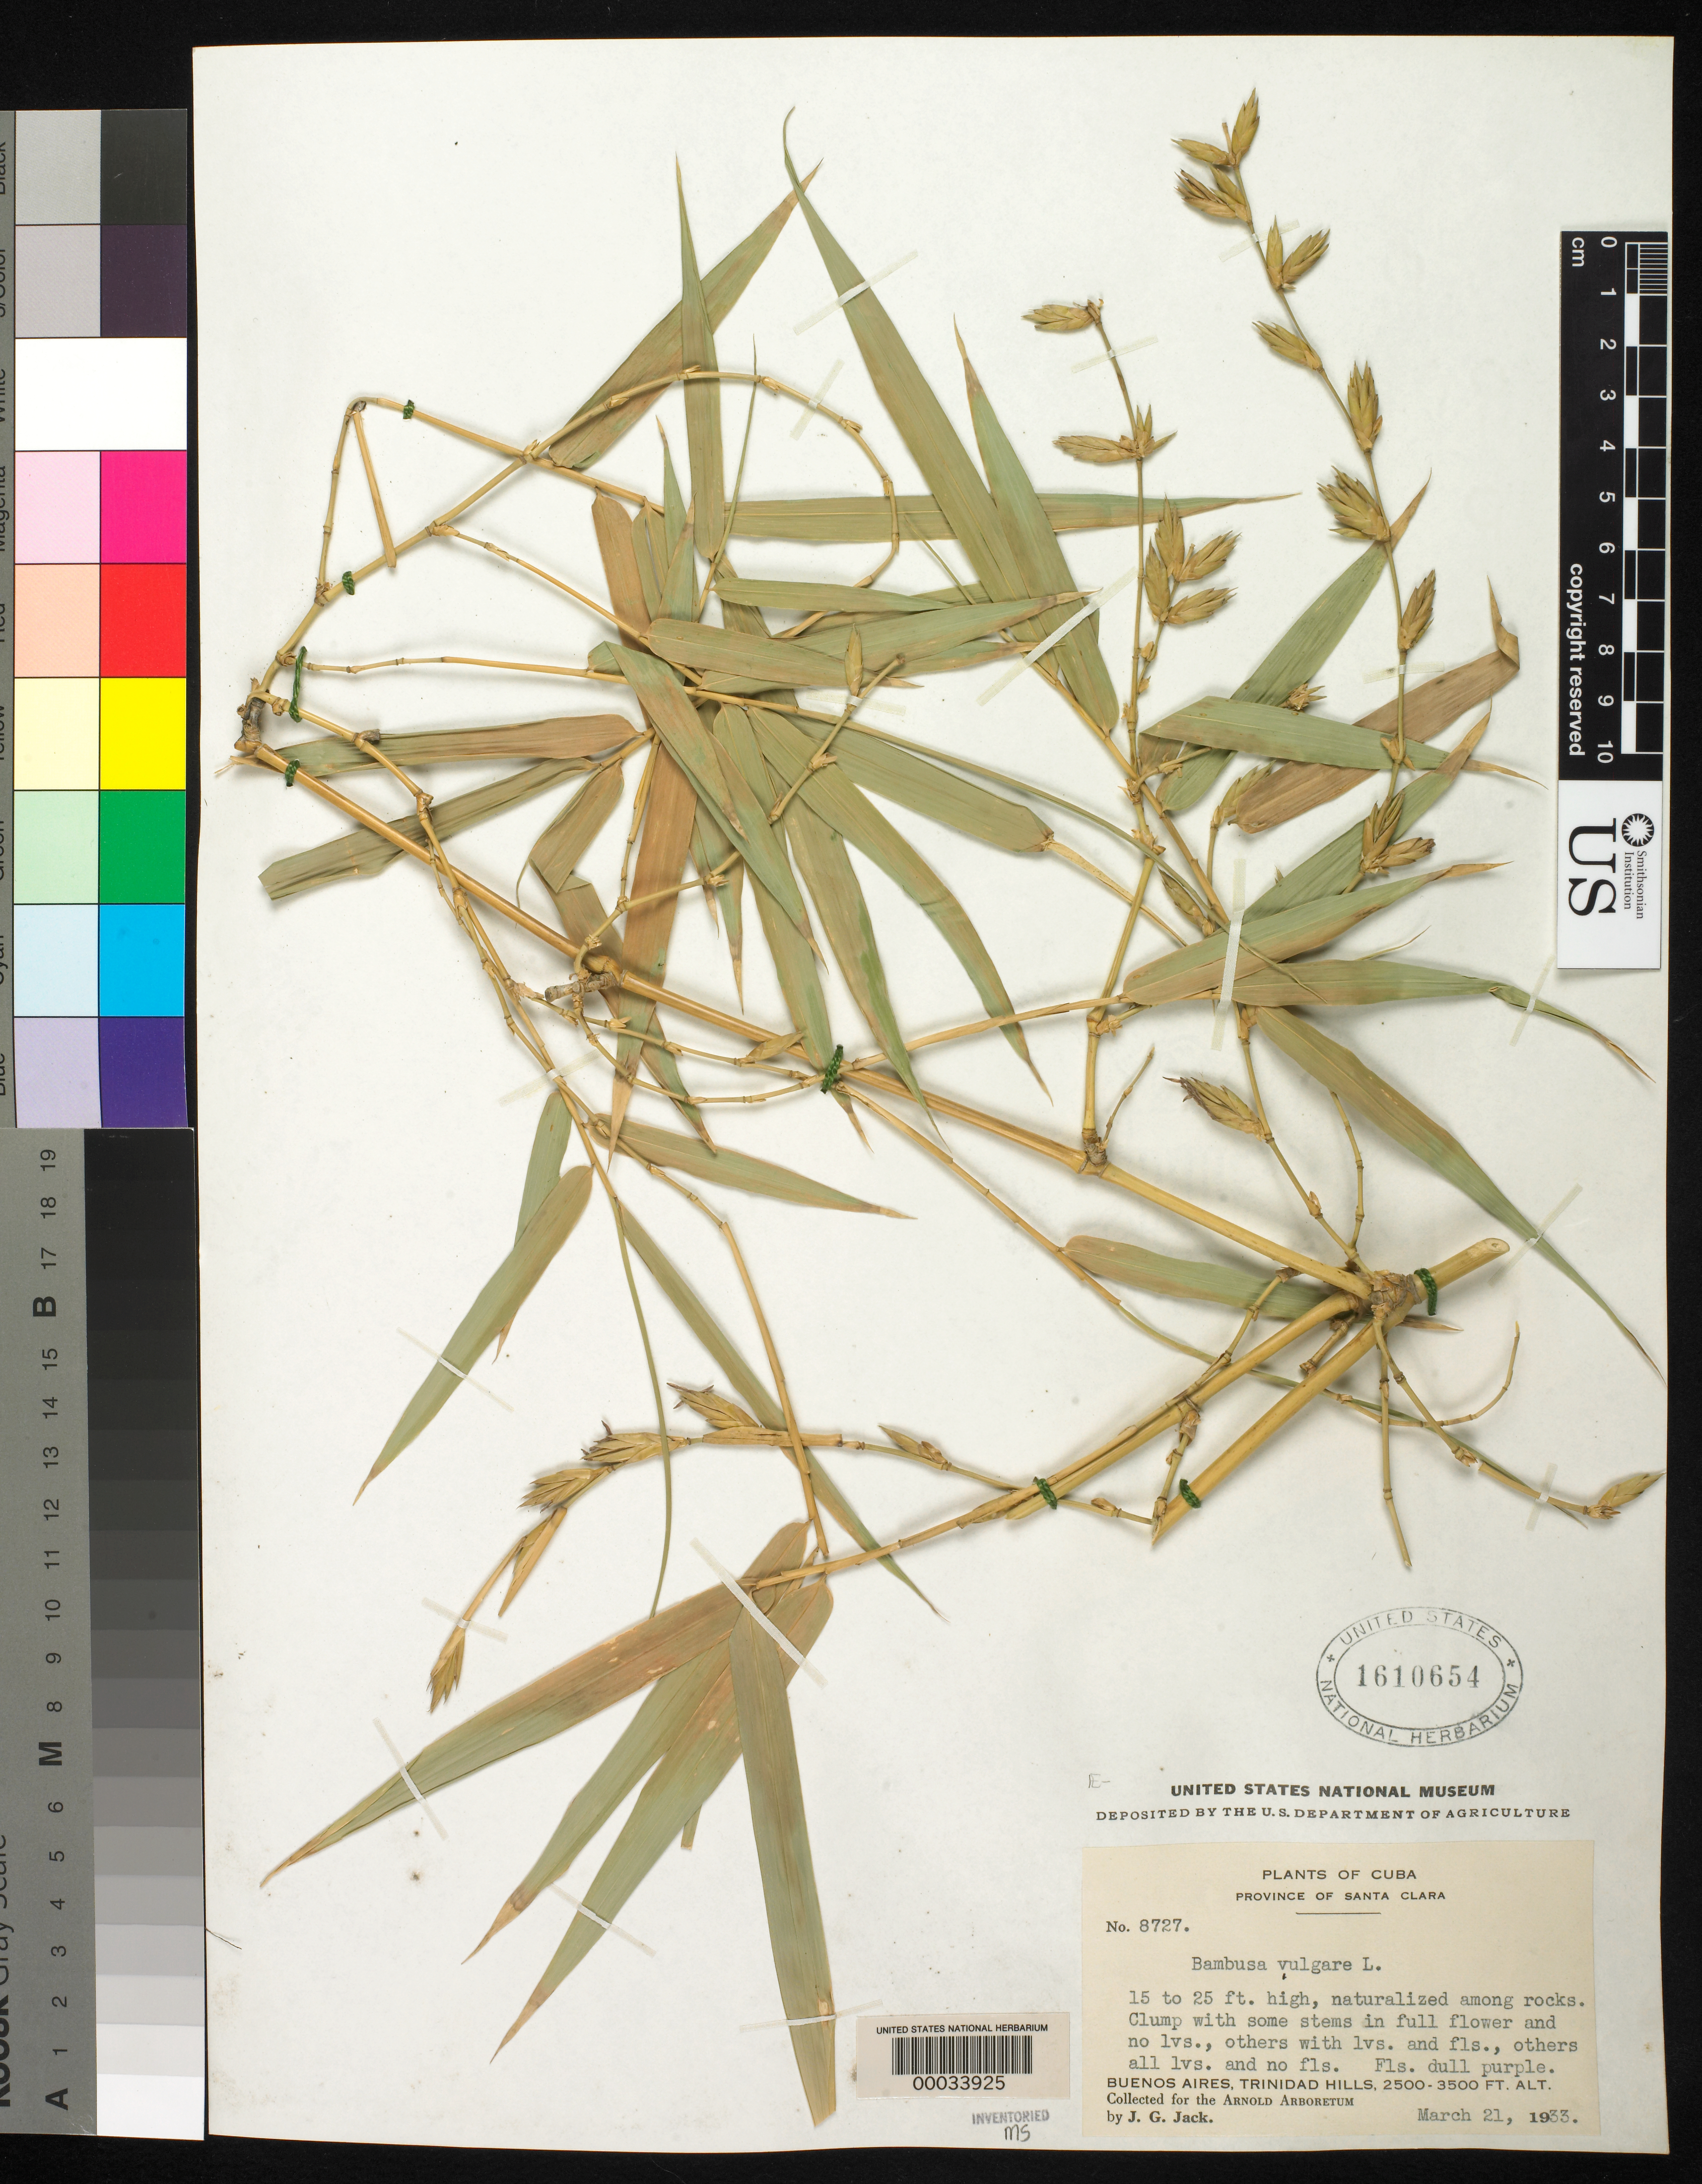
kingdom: Plantae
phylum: Tracheophyta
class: Liliopsida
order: Poales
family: Poaceae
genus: Bambusa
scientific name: Bambusa vulgaris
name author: Schrad. ex J.C. Wendl.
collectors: J. G. Jack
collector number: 8727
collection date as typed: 21 Mar 1933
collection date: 1933-03-21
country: Cuba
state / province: Las Villas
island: Greater Antilles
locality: Buenos aires, trinidad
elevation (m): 763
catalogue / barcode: US 1610654